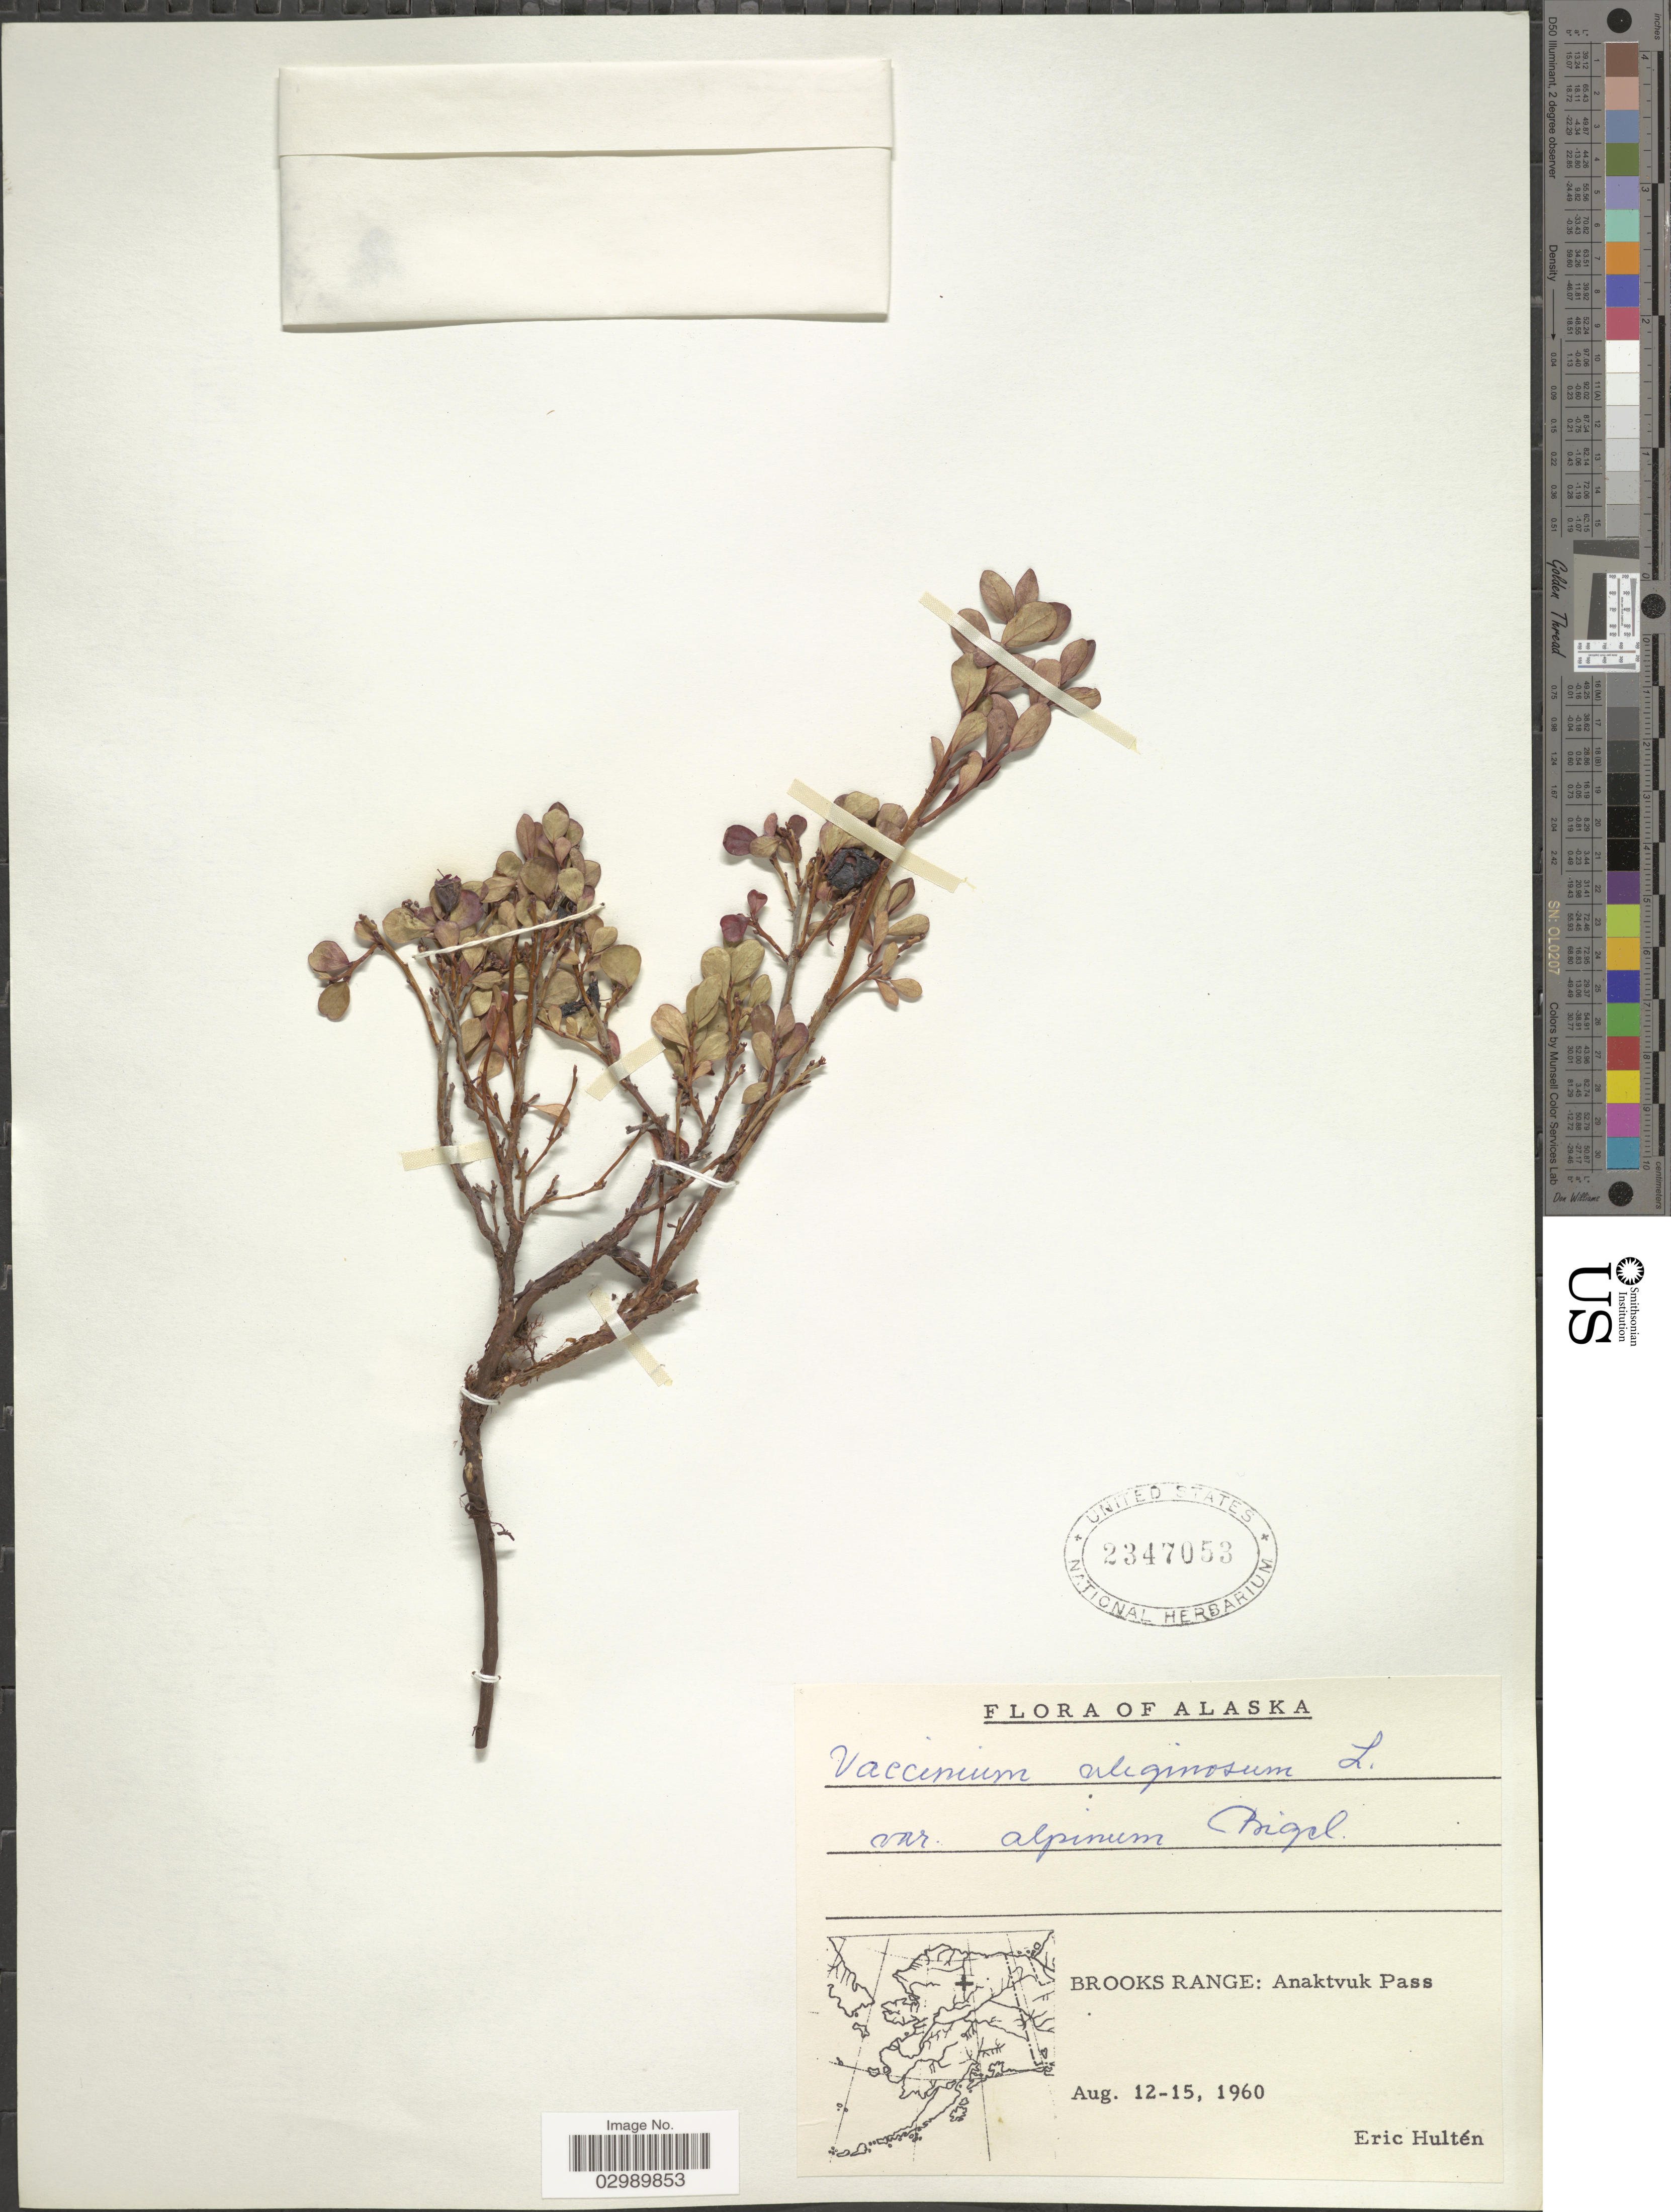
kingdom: Plantae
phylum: Tracheophyta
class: Magnoliopsida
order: Ericales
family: Ericaceae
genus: Vaccinium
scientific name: Vaccinium uliginosum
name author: L.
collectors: E. G. Hultén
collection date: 1960-08-12/1960-08-15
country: United States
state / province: Alaska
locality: Brooks Range: Anaktvuk Pass.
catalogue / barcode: US 2347053